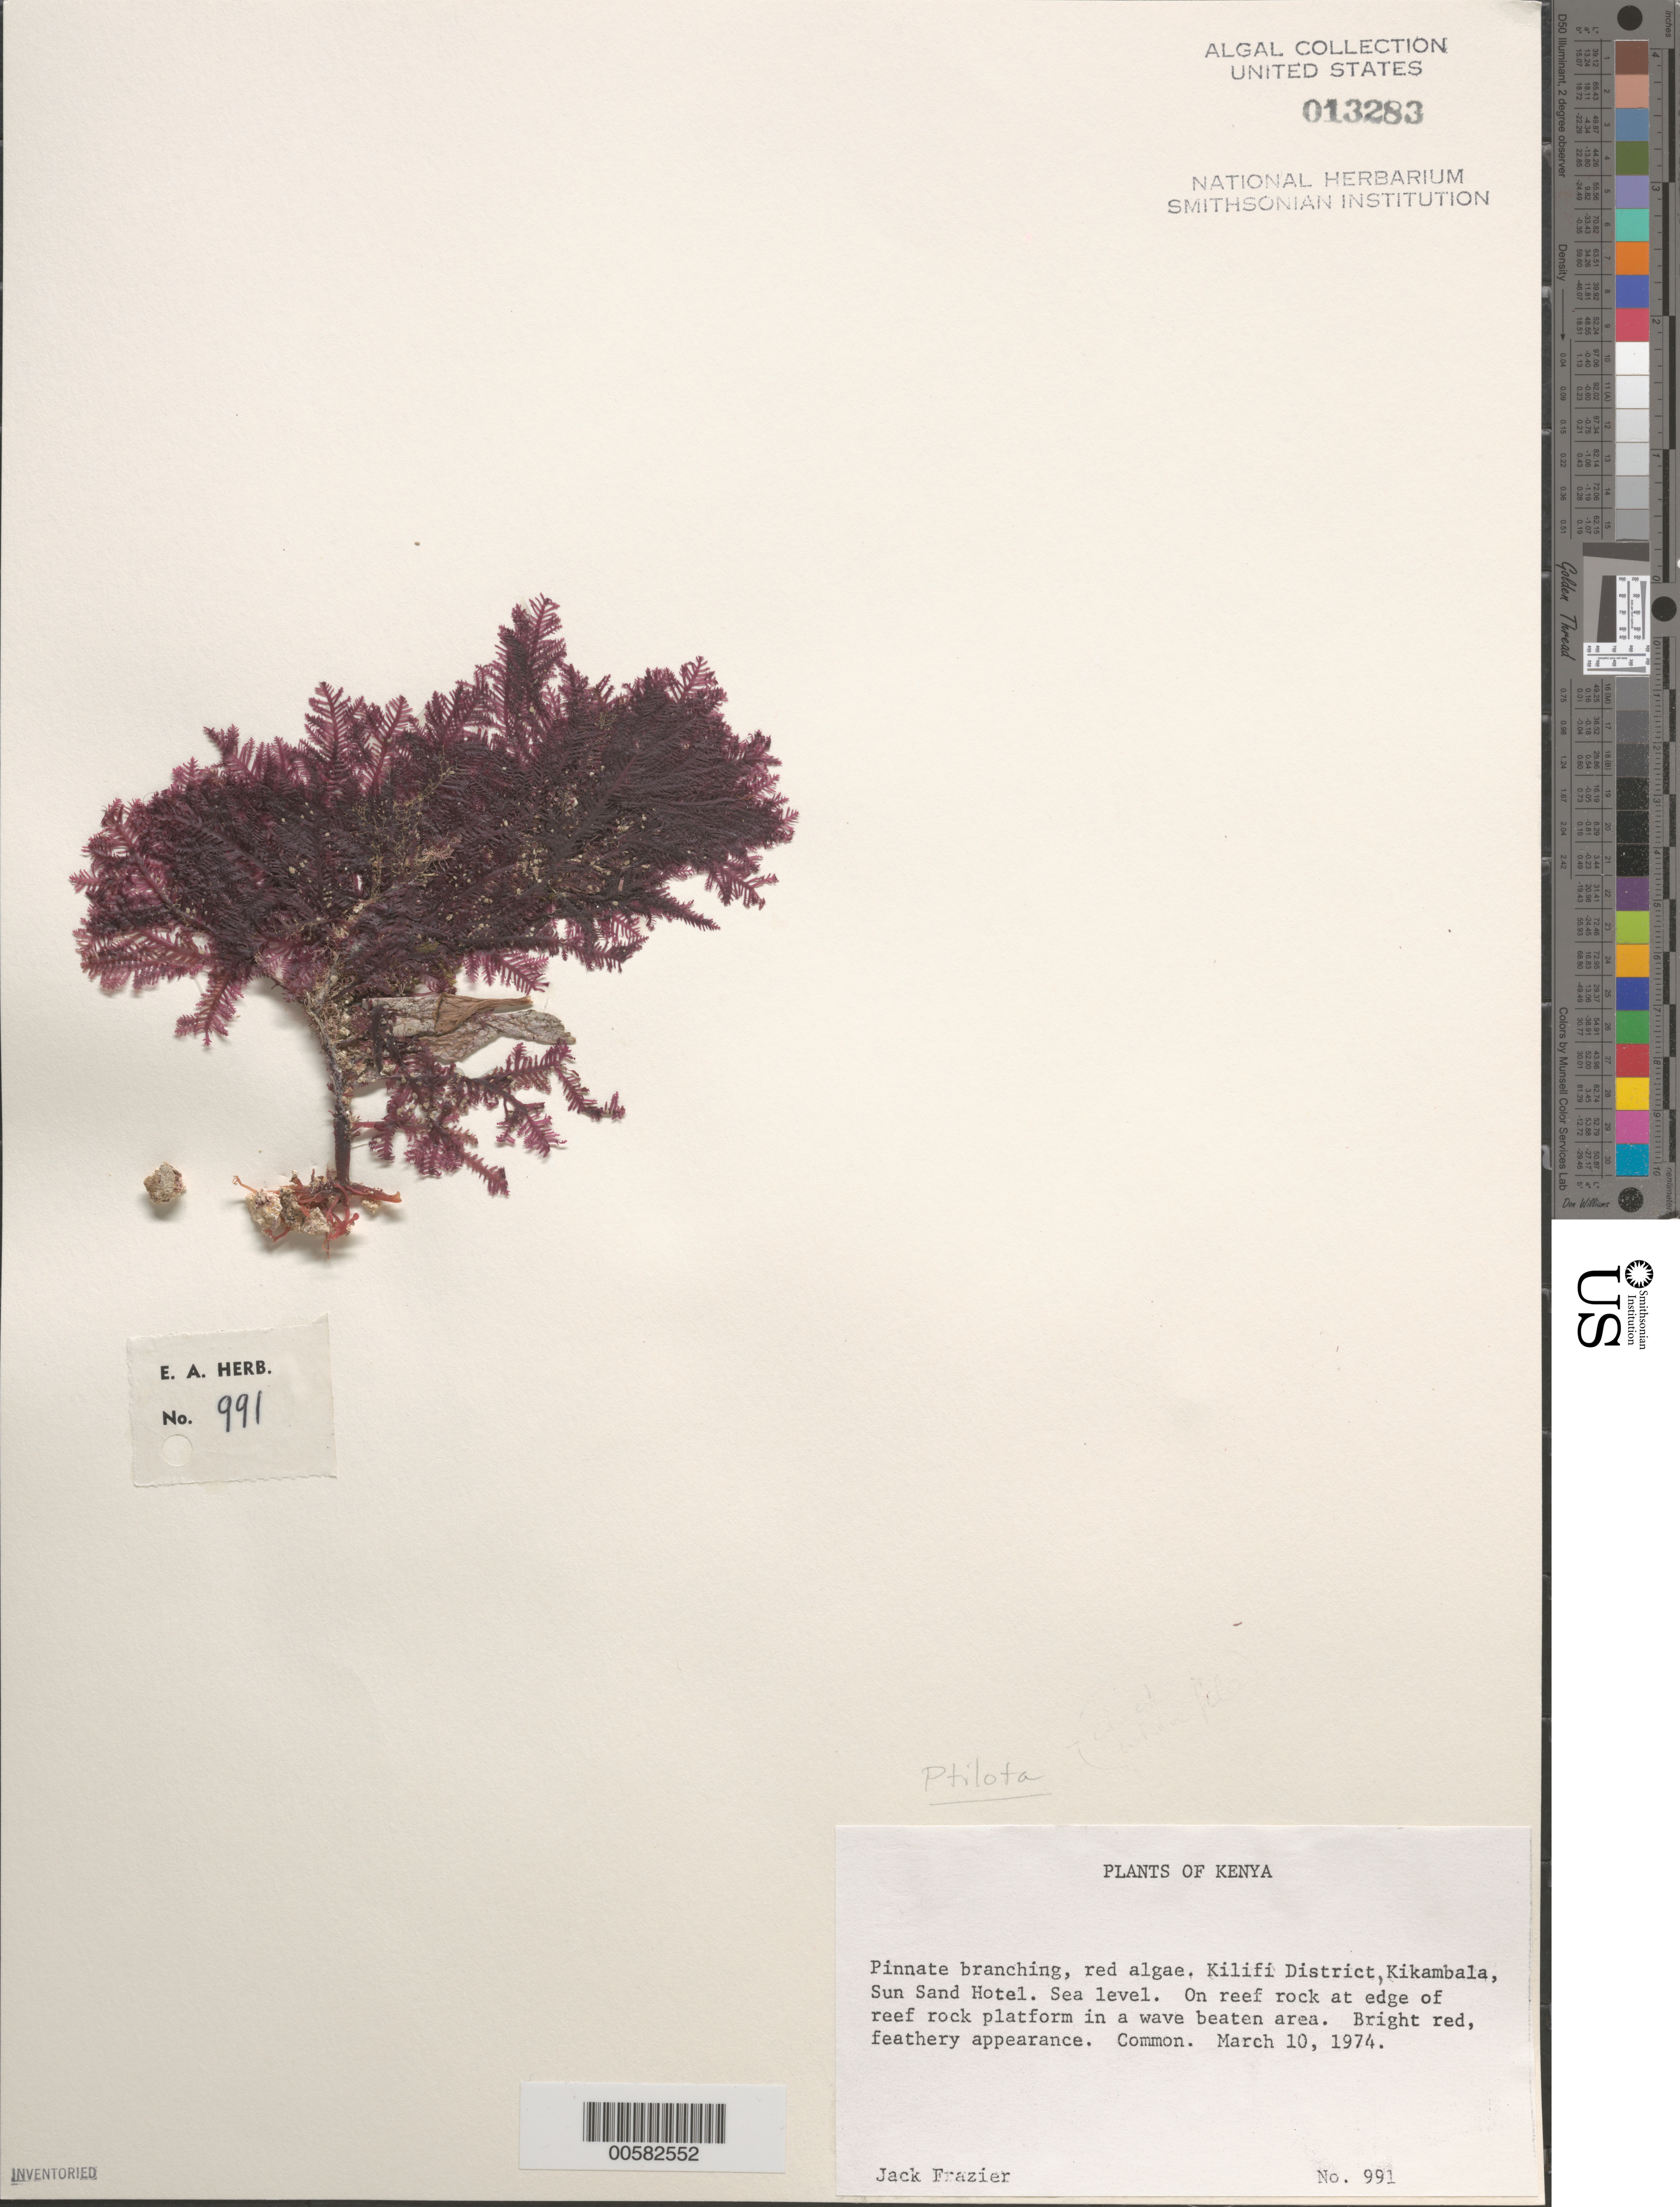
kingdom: Plantae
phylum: Rhodophyta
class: Florideophyceae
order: Ceramiales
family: Wrangeliaceae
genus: Ptilota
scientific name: Ptilota sp.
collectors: J. Frazier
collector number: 991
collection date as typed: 10 Mar 1974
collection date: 1974-03-10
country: Kenya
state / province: Kilifi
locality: Kikambala Sun Sand Hotel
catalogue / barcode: US 13283